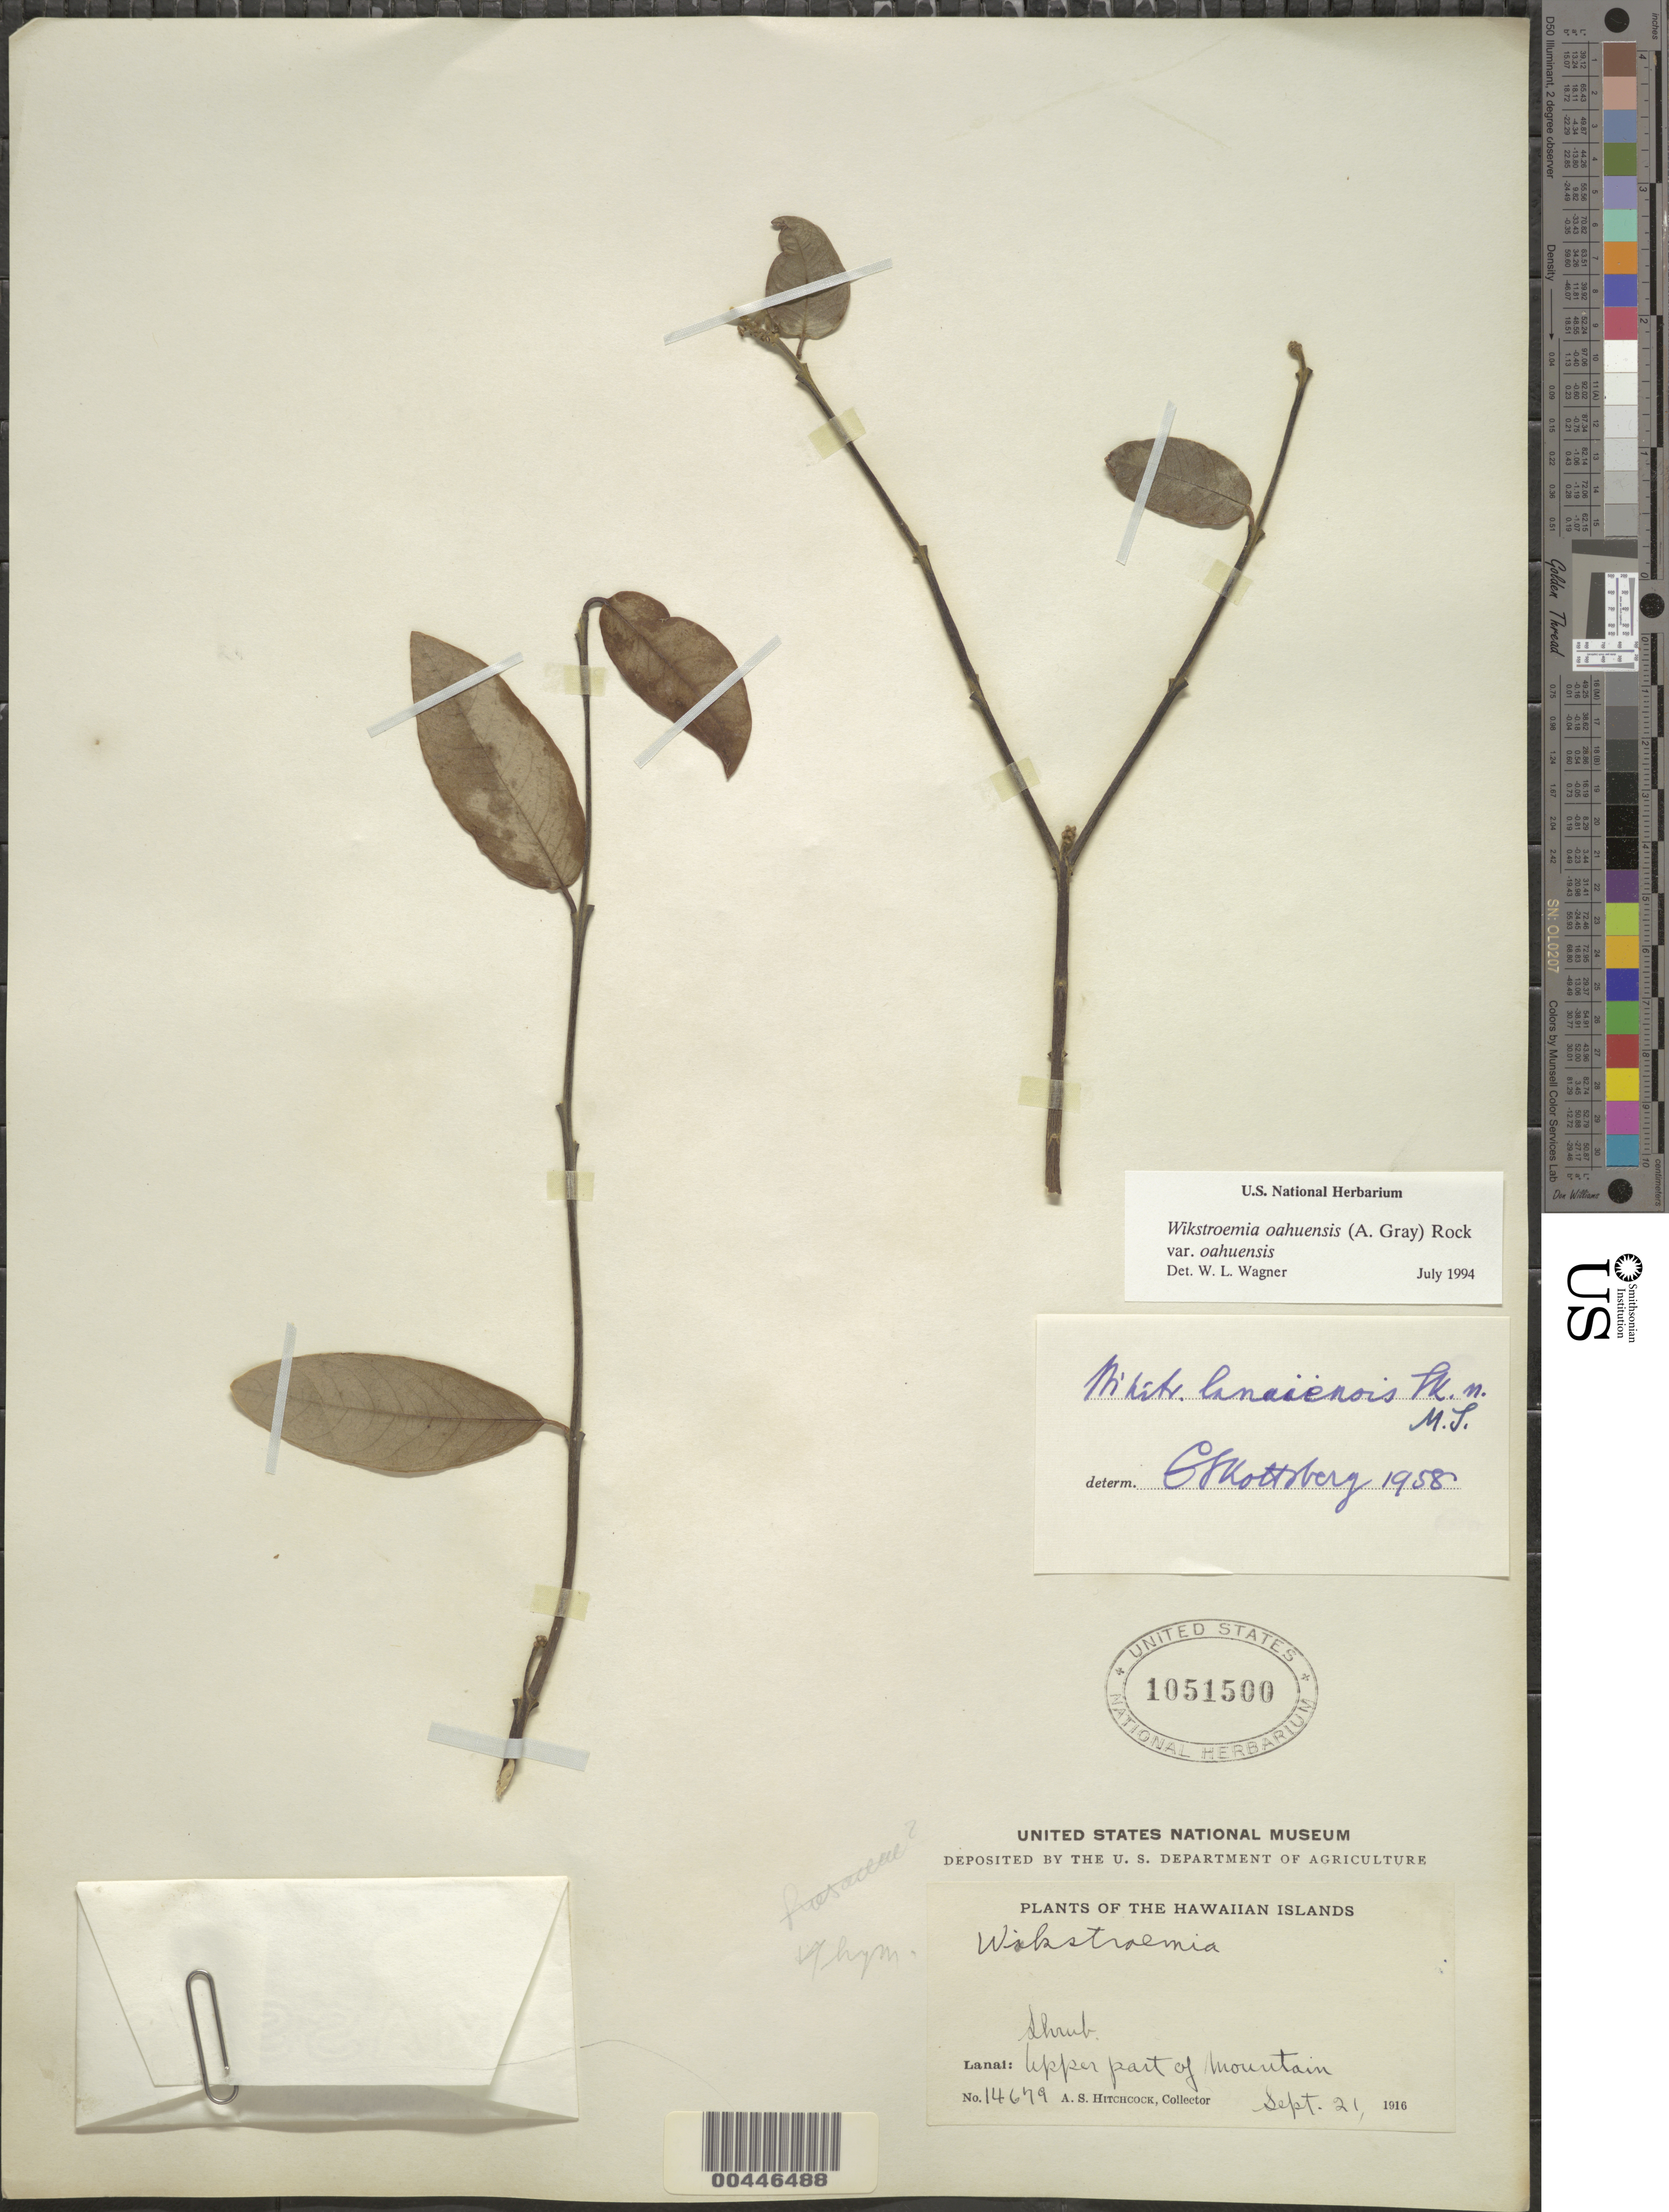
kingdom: Plantae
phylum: Tracheophyta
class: Magnoliopsida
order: Malvales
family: Thymelaeaceae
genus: Wikstroemia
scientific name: Wikstroemia oahuensis var. oahuensis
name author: (A. Gray) Rock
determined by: Wagner, W. L., (BOT), Smithsonian Institution - National Museum of Natural History (UNITED STATES)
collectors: A. S. Hitchcock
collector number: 14679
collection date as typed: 21 Sep 1916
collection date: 1916-09-21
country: United States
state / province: Hawaii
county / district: Maui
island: Lana'i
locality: Upper part of Lanai Mt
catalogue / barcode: US 1051500